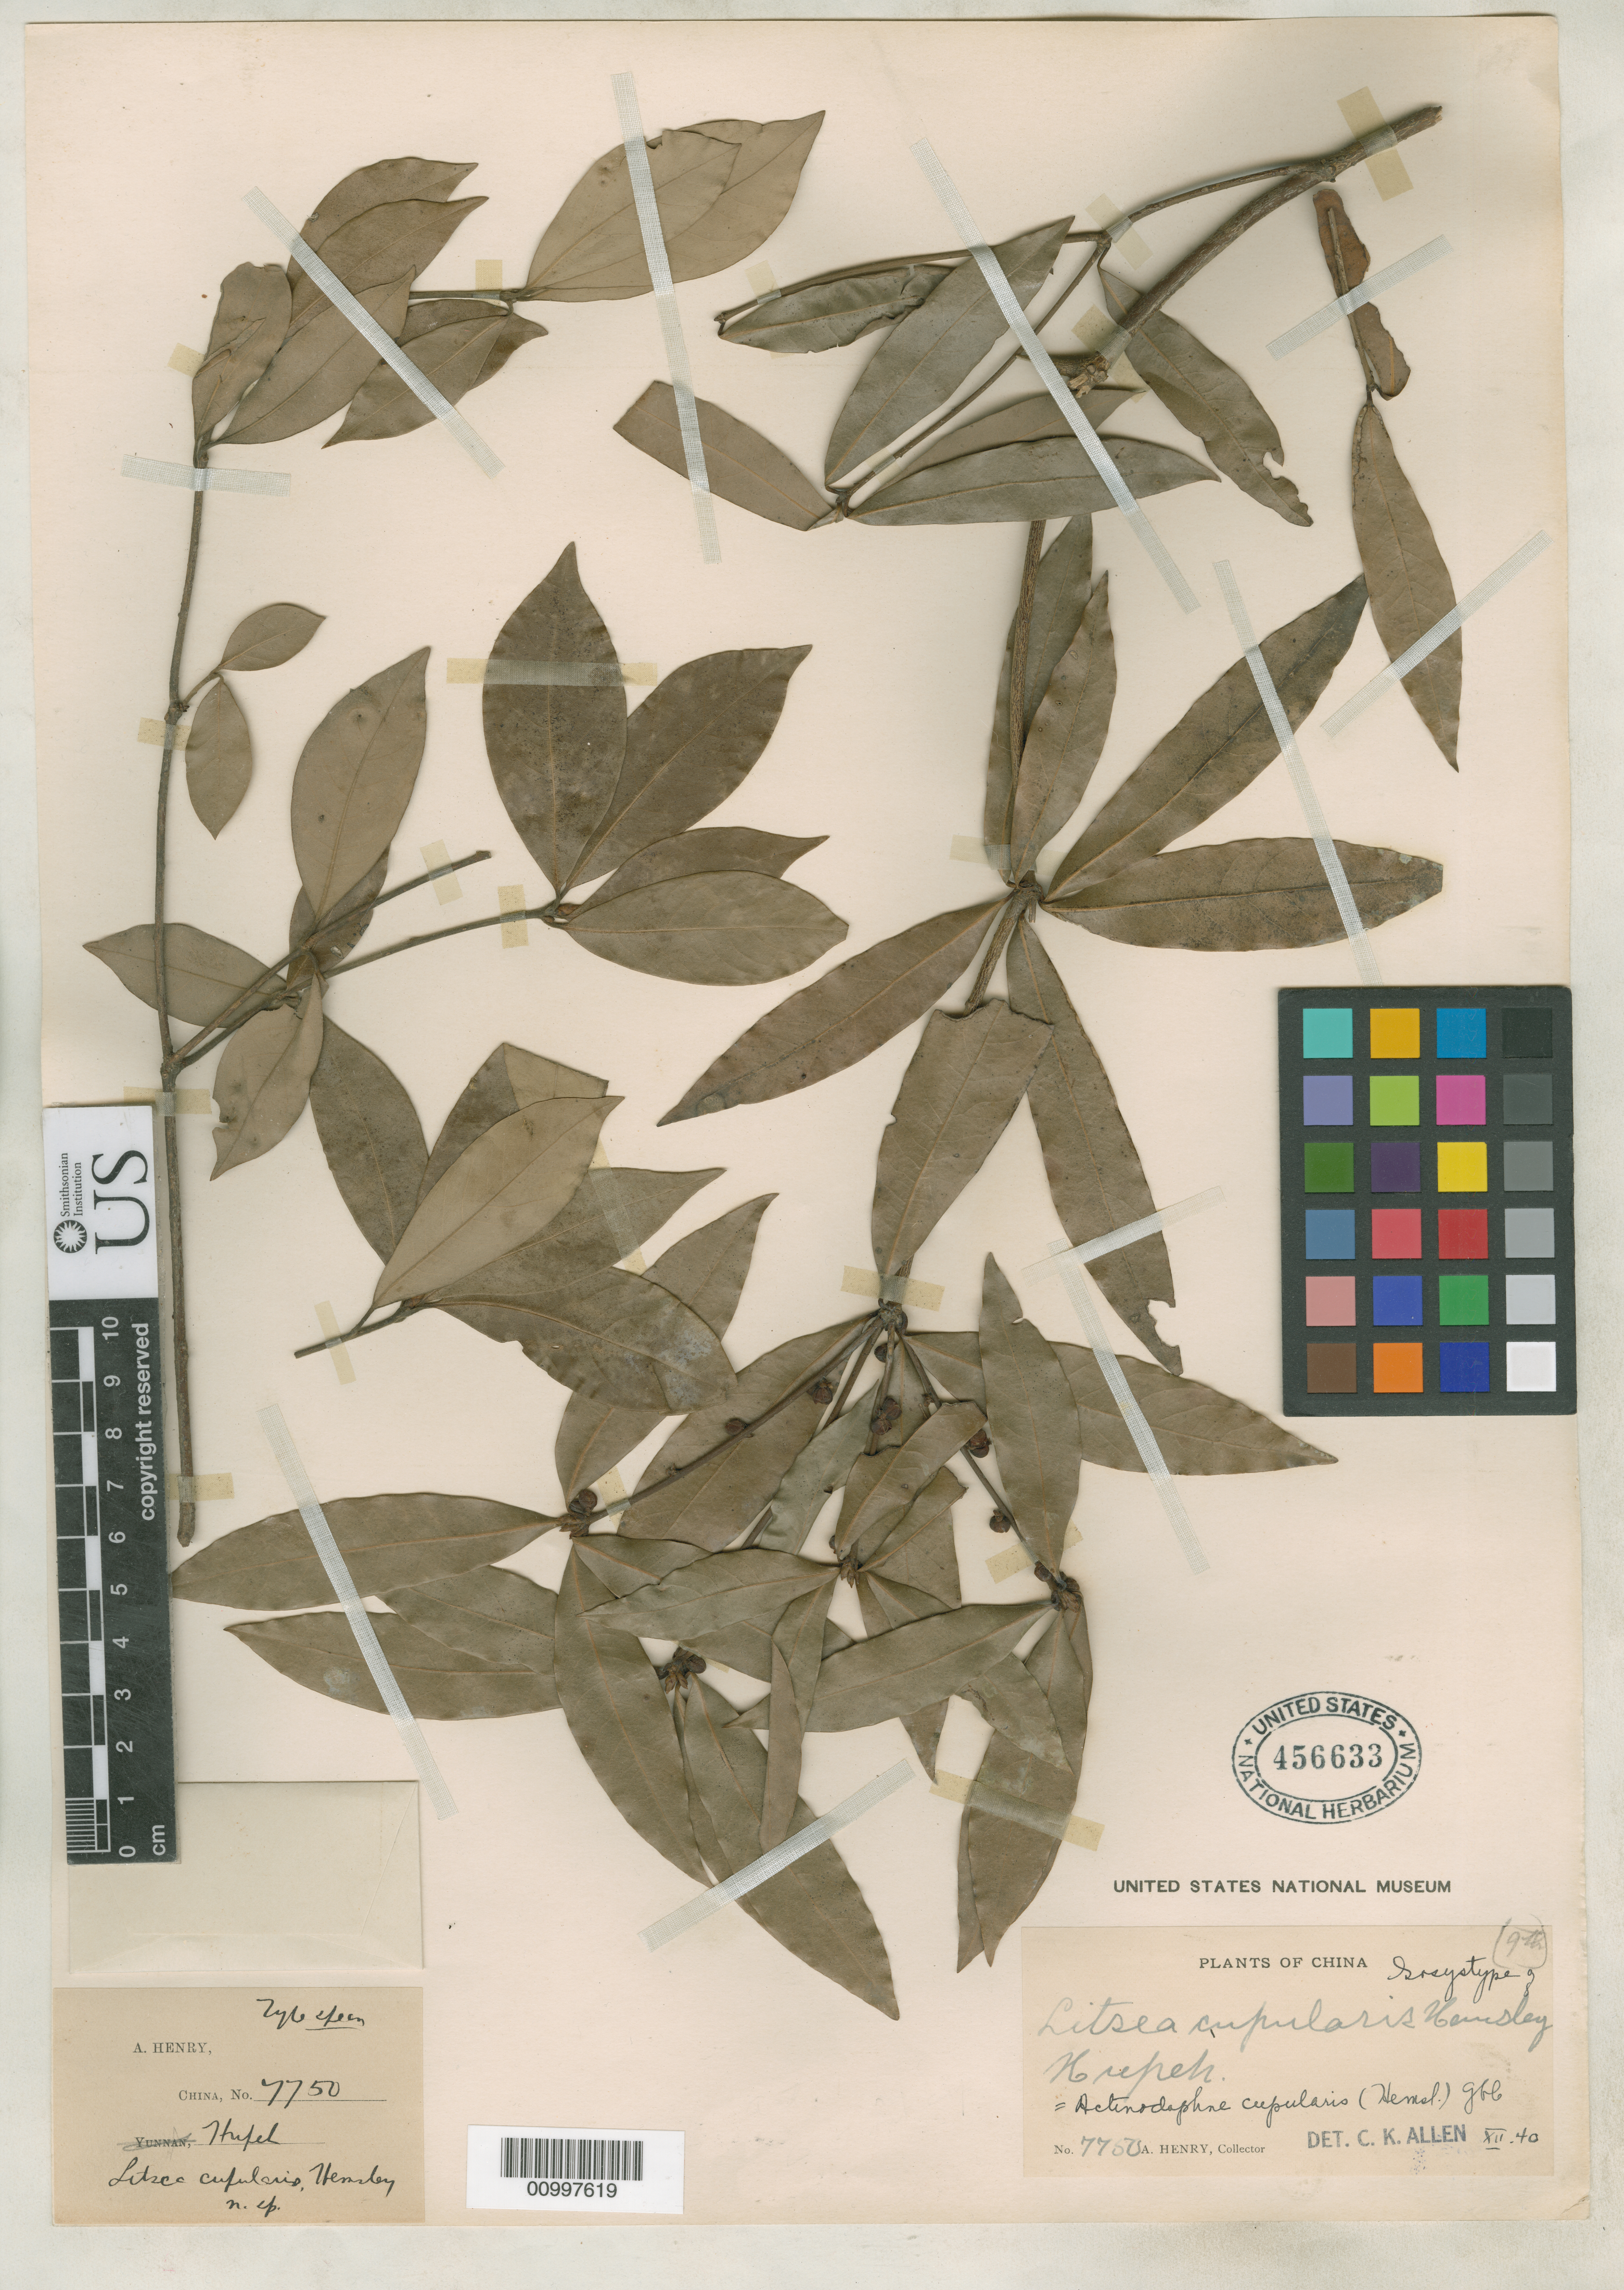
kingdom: Plantae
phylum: Tracheophyta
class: Magnoliopsida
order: Laurales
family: Lauraceae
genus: Litsea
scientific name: Litsea cupularis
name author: Hemsl.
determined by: Allen, C. K.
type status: Isosyntype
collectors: A. Henry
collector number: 7750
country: China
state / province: Hubei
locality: Prov. Hupeh.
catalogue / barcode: US 456633